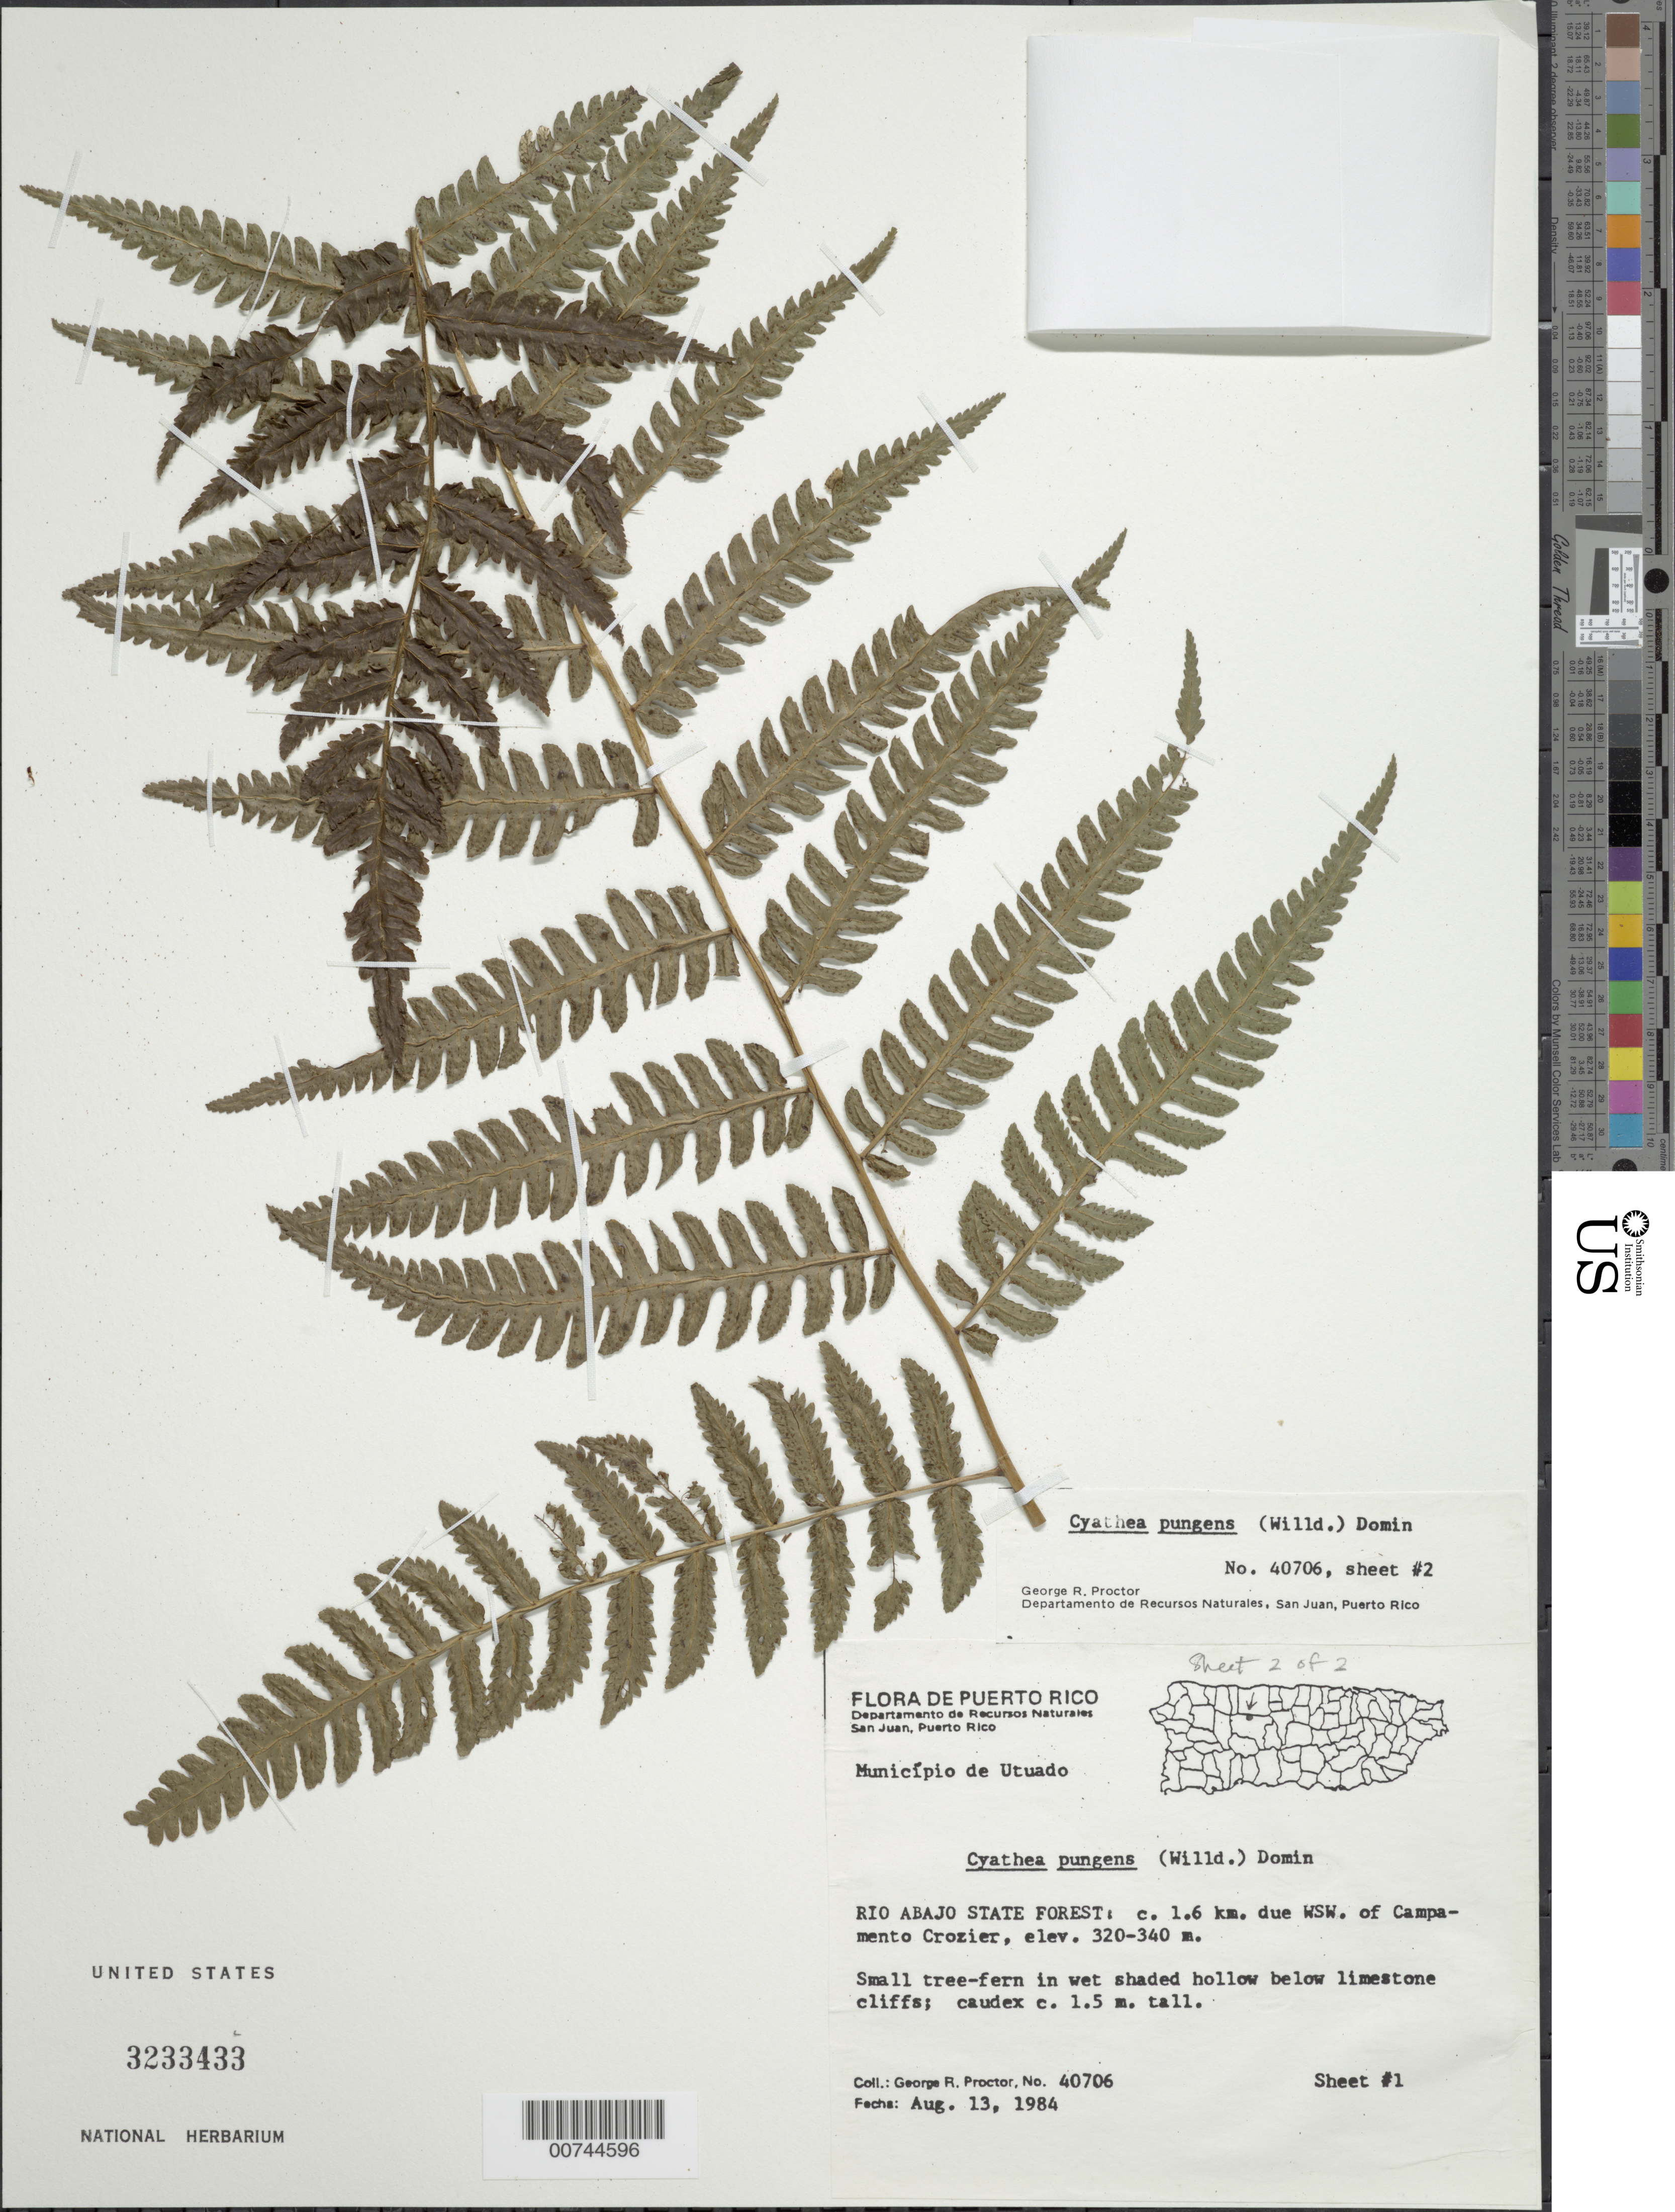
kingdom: Plantae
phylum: Tracheophyta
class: Polypodiopsida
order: Cyatheales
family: Cyatheaceae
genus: Cyathea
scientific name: Cyathea pungens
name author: (Willd.) Domin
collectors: G. R. Proctor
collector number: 40706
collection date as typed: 13 Aug 1984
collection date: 1984-08-13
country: Puerto Rico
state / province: Utuado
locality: Río Abajo State Forest: c. 1.6 km due WSW of Campamento Crozier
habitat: In wet shaded hollow below limestone cliffs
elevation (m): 320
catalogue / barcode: US 3233433